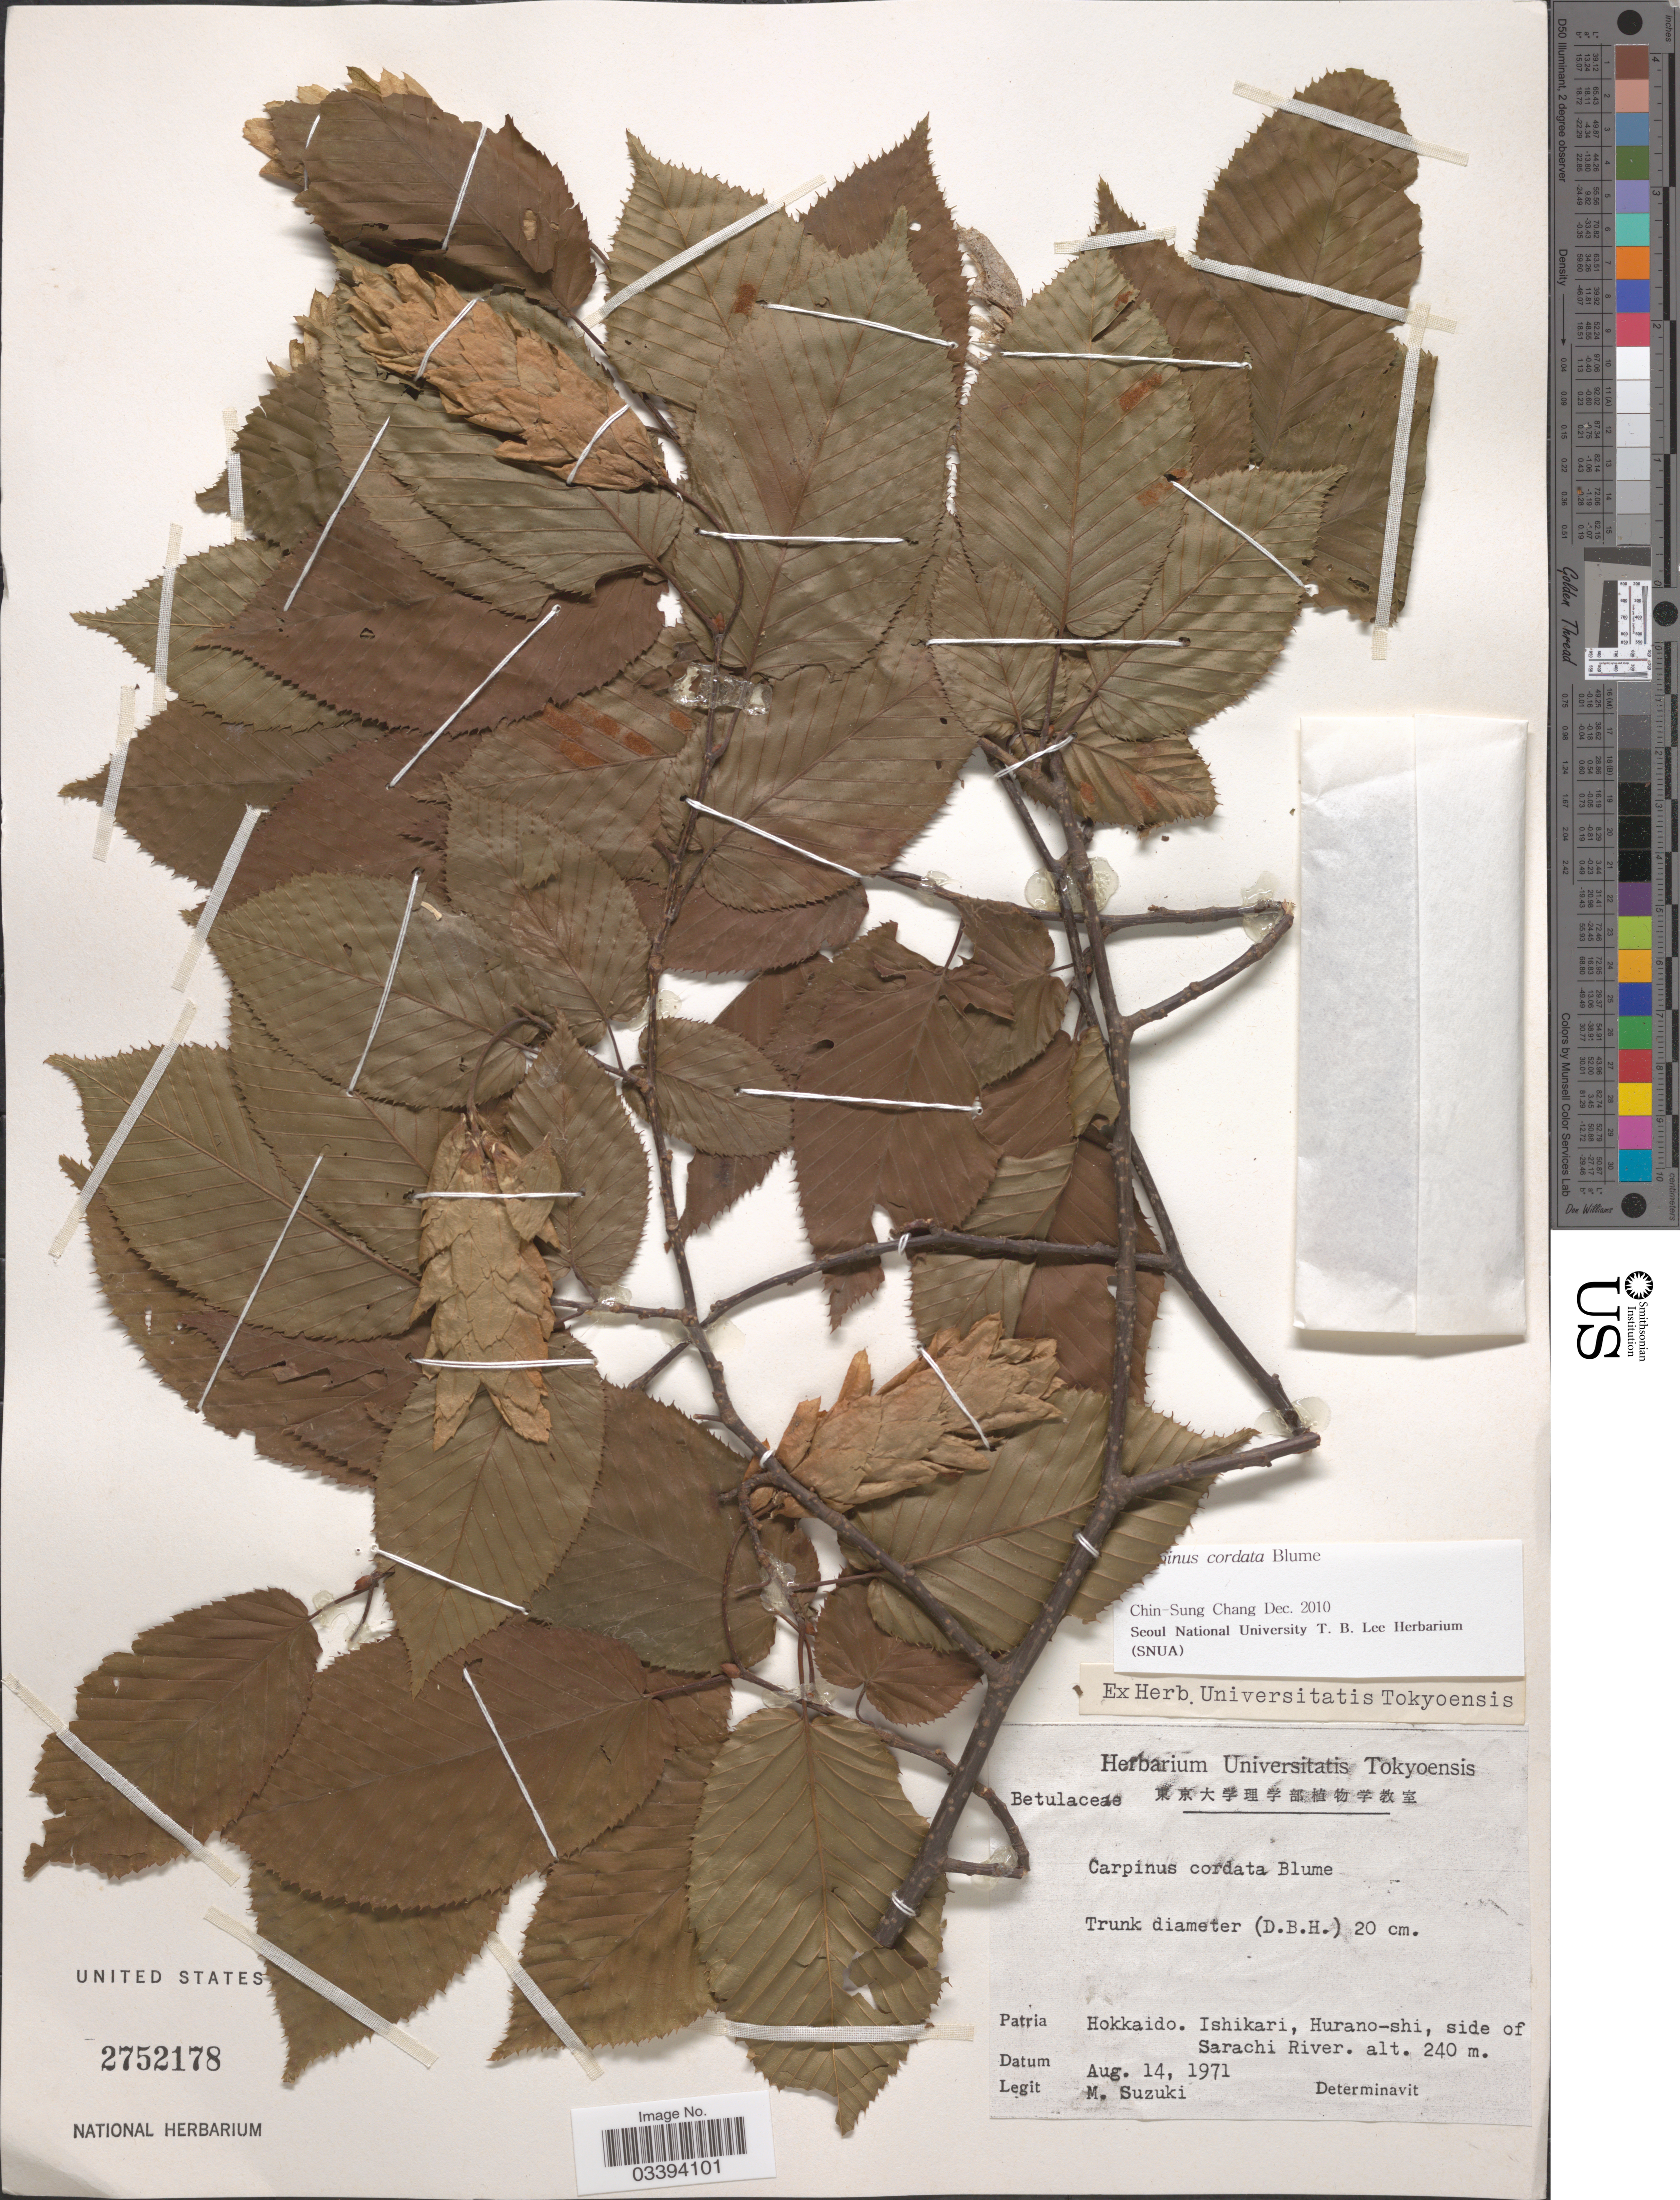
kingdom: Plantae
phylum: Tracheophyta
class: Magnoliopsida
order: Fagales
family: Betulaceae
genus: Carpinus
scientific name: Carpinus cordata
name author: Blume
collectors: M. Suzuki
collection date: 1971-08-14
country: Japan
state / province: Hokkaidō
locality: Ishikari, Hurano-shi, side of Sarachi River.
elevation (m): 240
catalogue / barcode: US 2752178